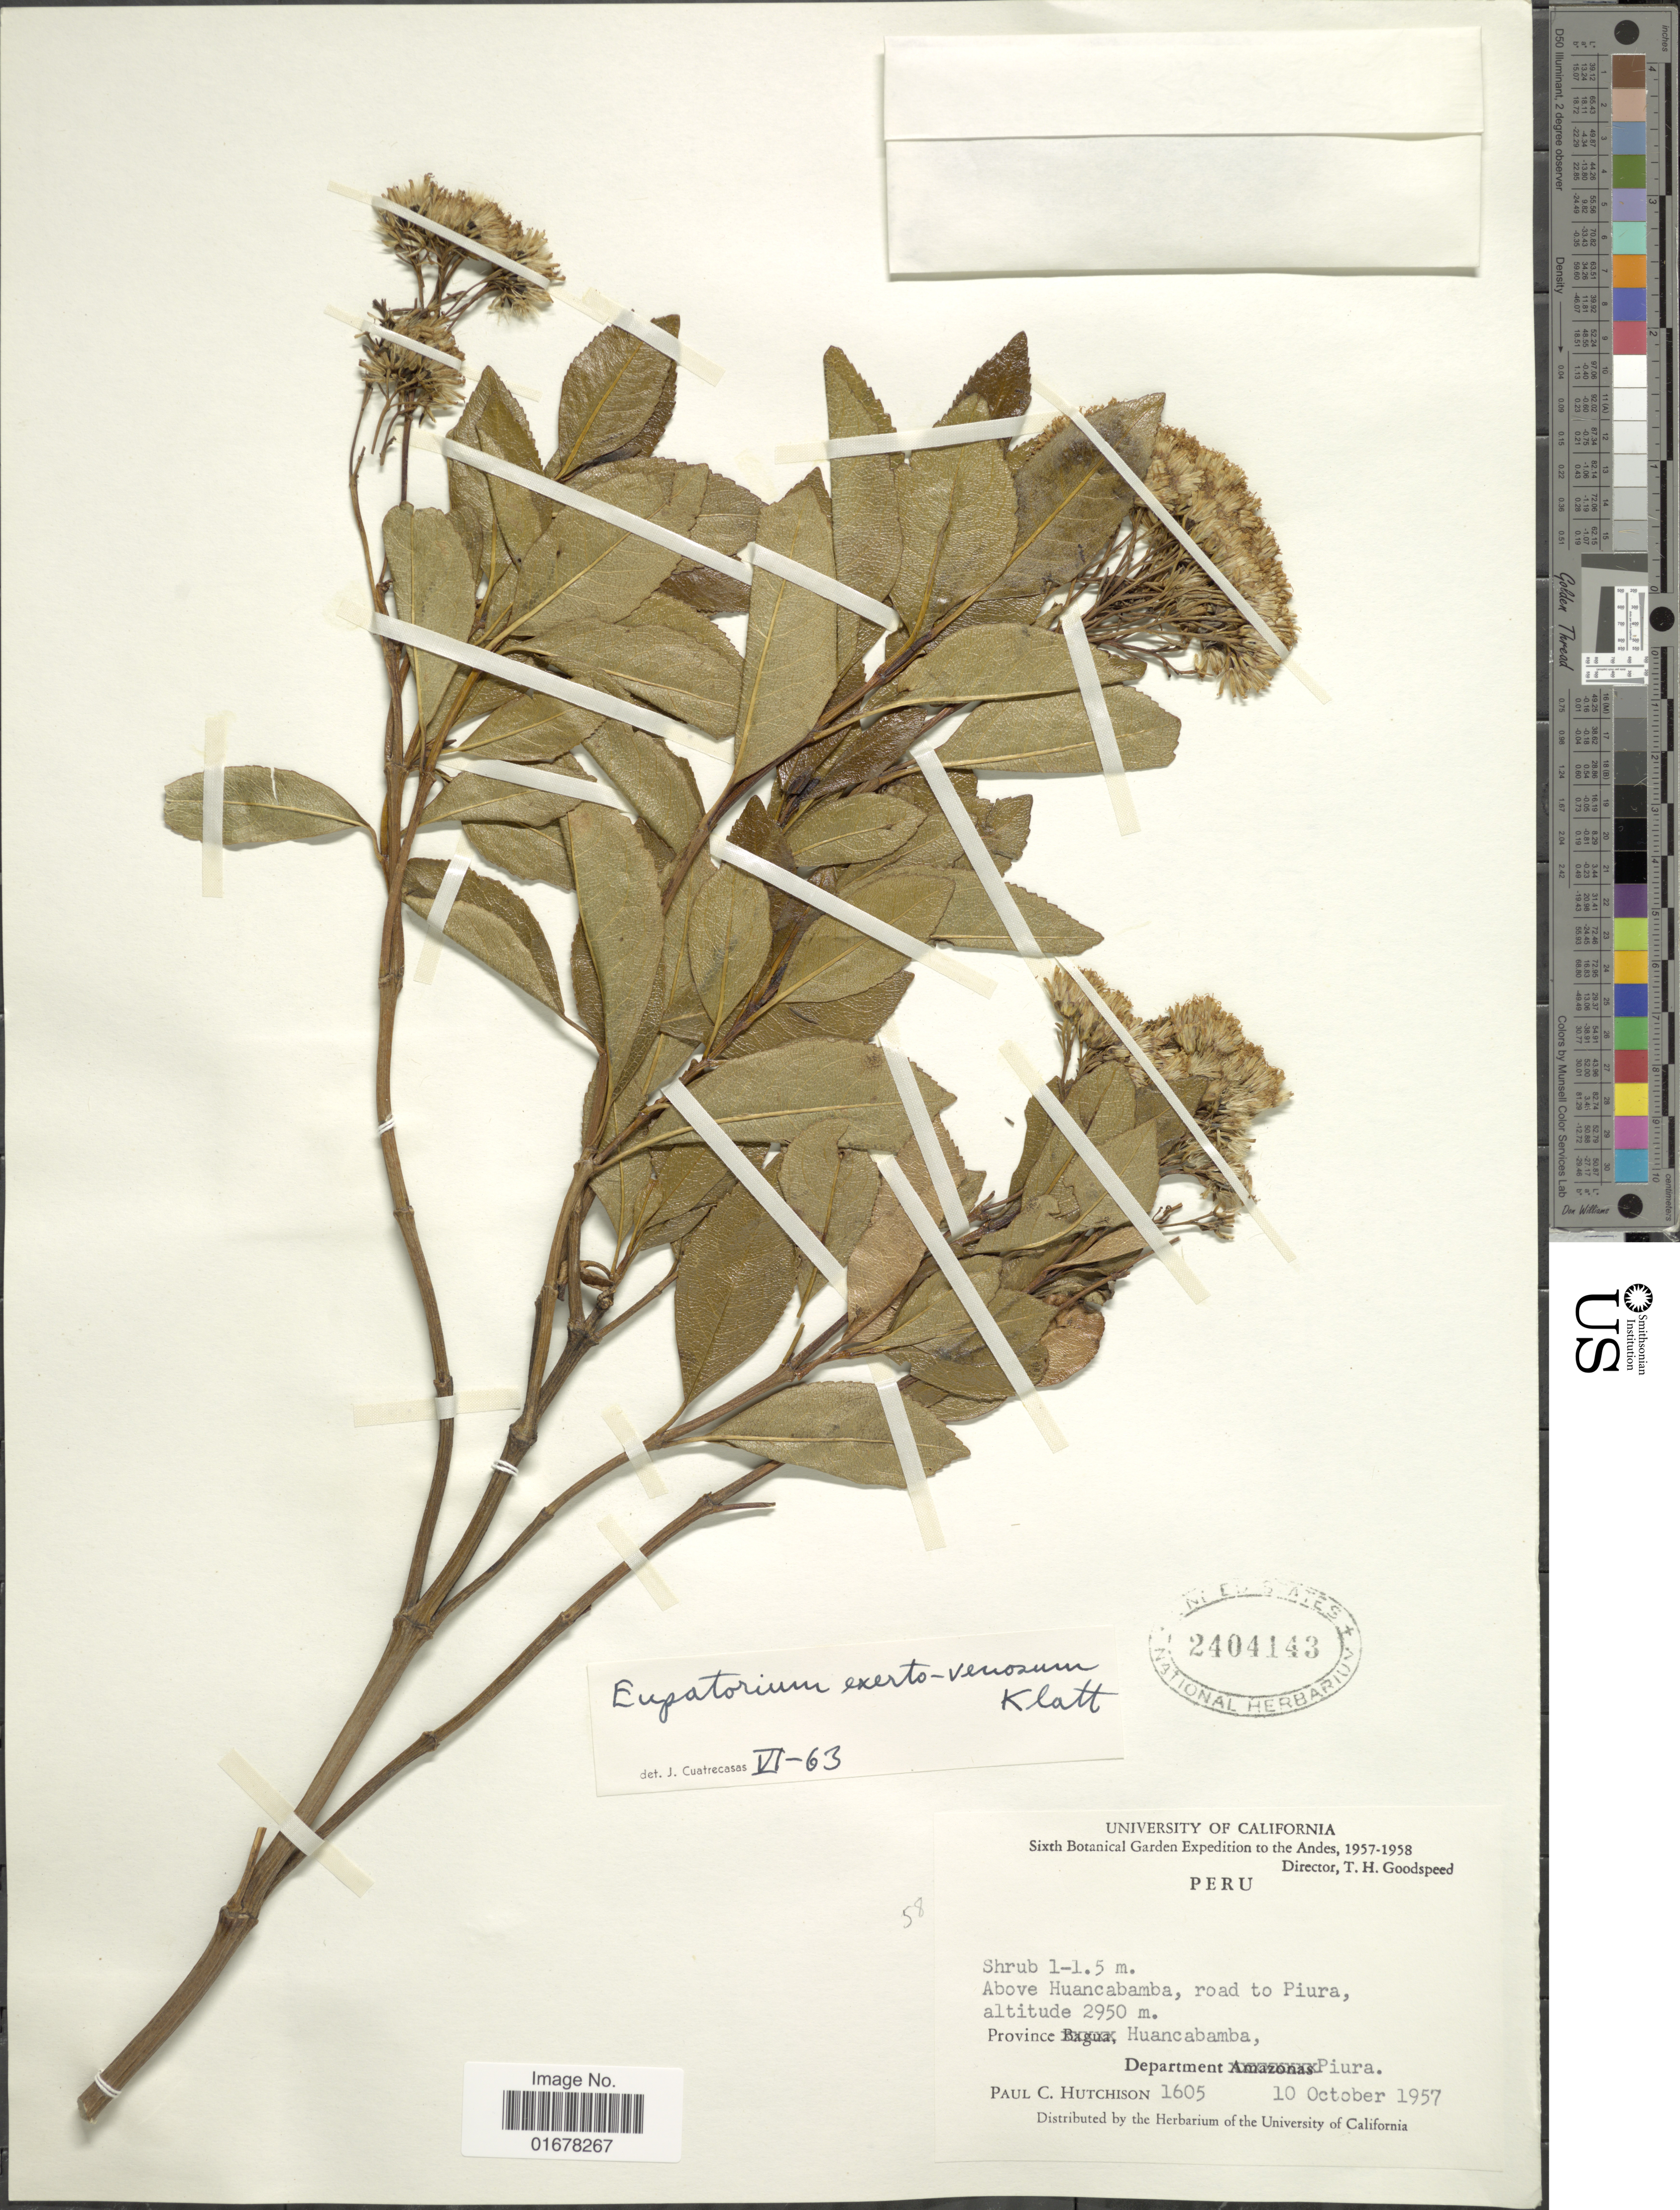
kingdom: Plantae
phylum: Tracheophyta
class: Magnoliopsida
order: Asterales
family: Asteraceae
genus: Ageratina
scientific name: Ageratina exserto-venosa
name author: (Klatt) R.M. King & H. Rob.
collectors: P. C. Hutchison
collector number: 1605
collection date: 1957-10-10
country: Peru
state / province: Piura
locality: Above Huancabamba, road to Piura, Province Huancabamba, Department Piura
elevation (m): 2950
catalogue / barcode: US 2404143